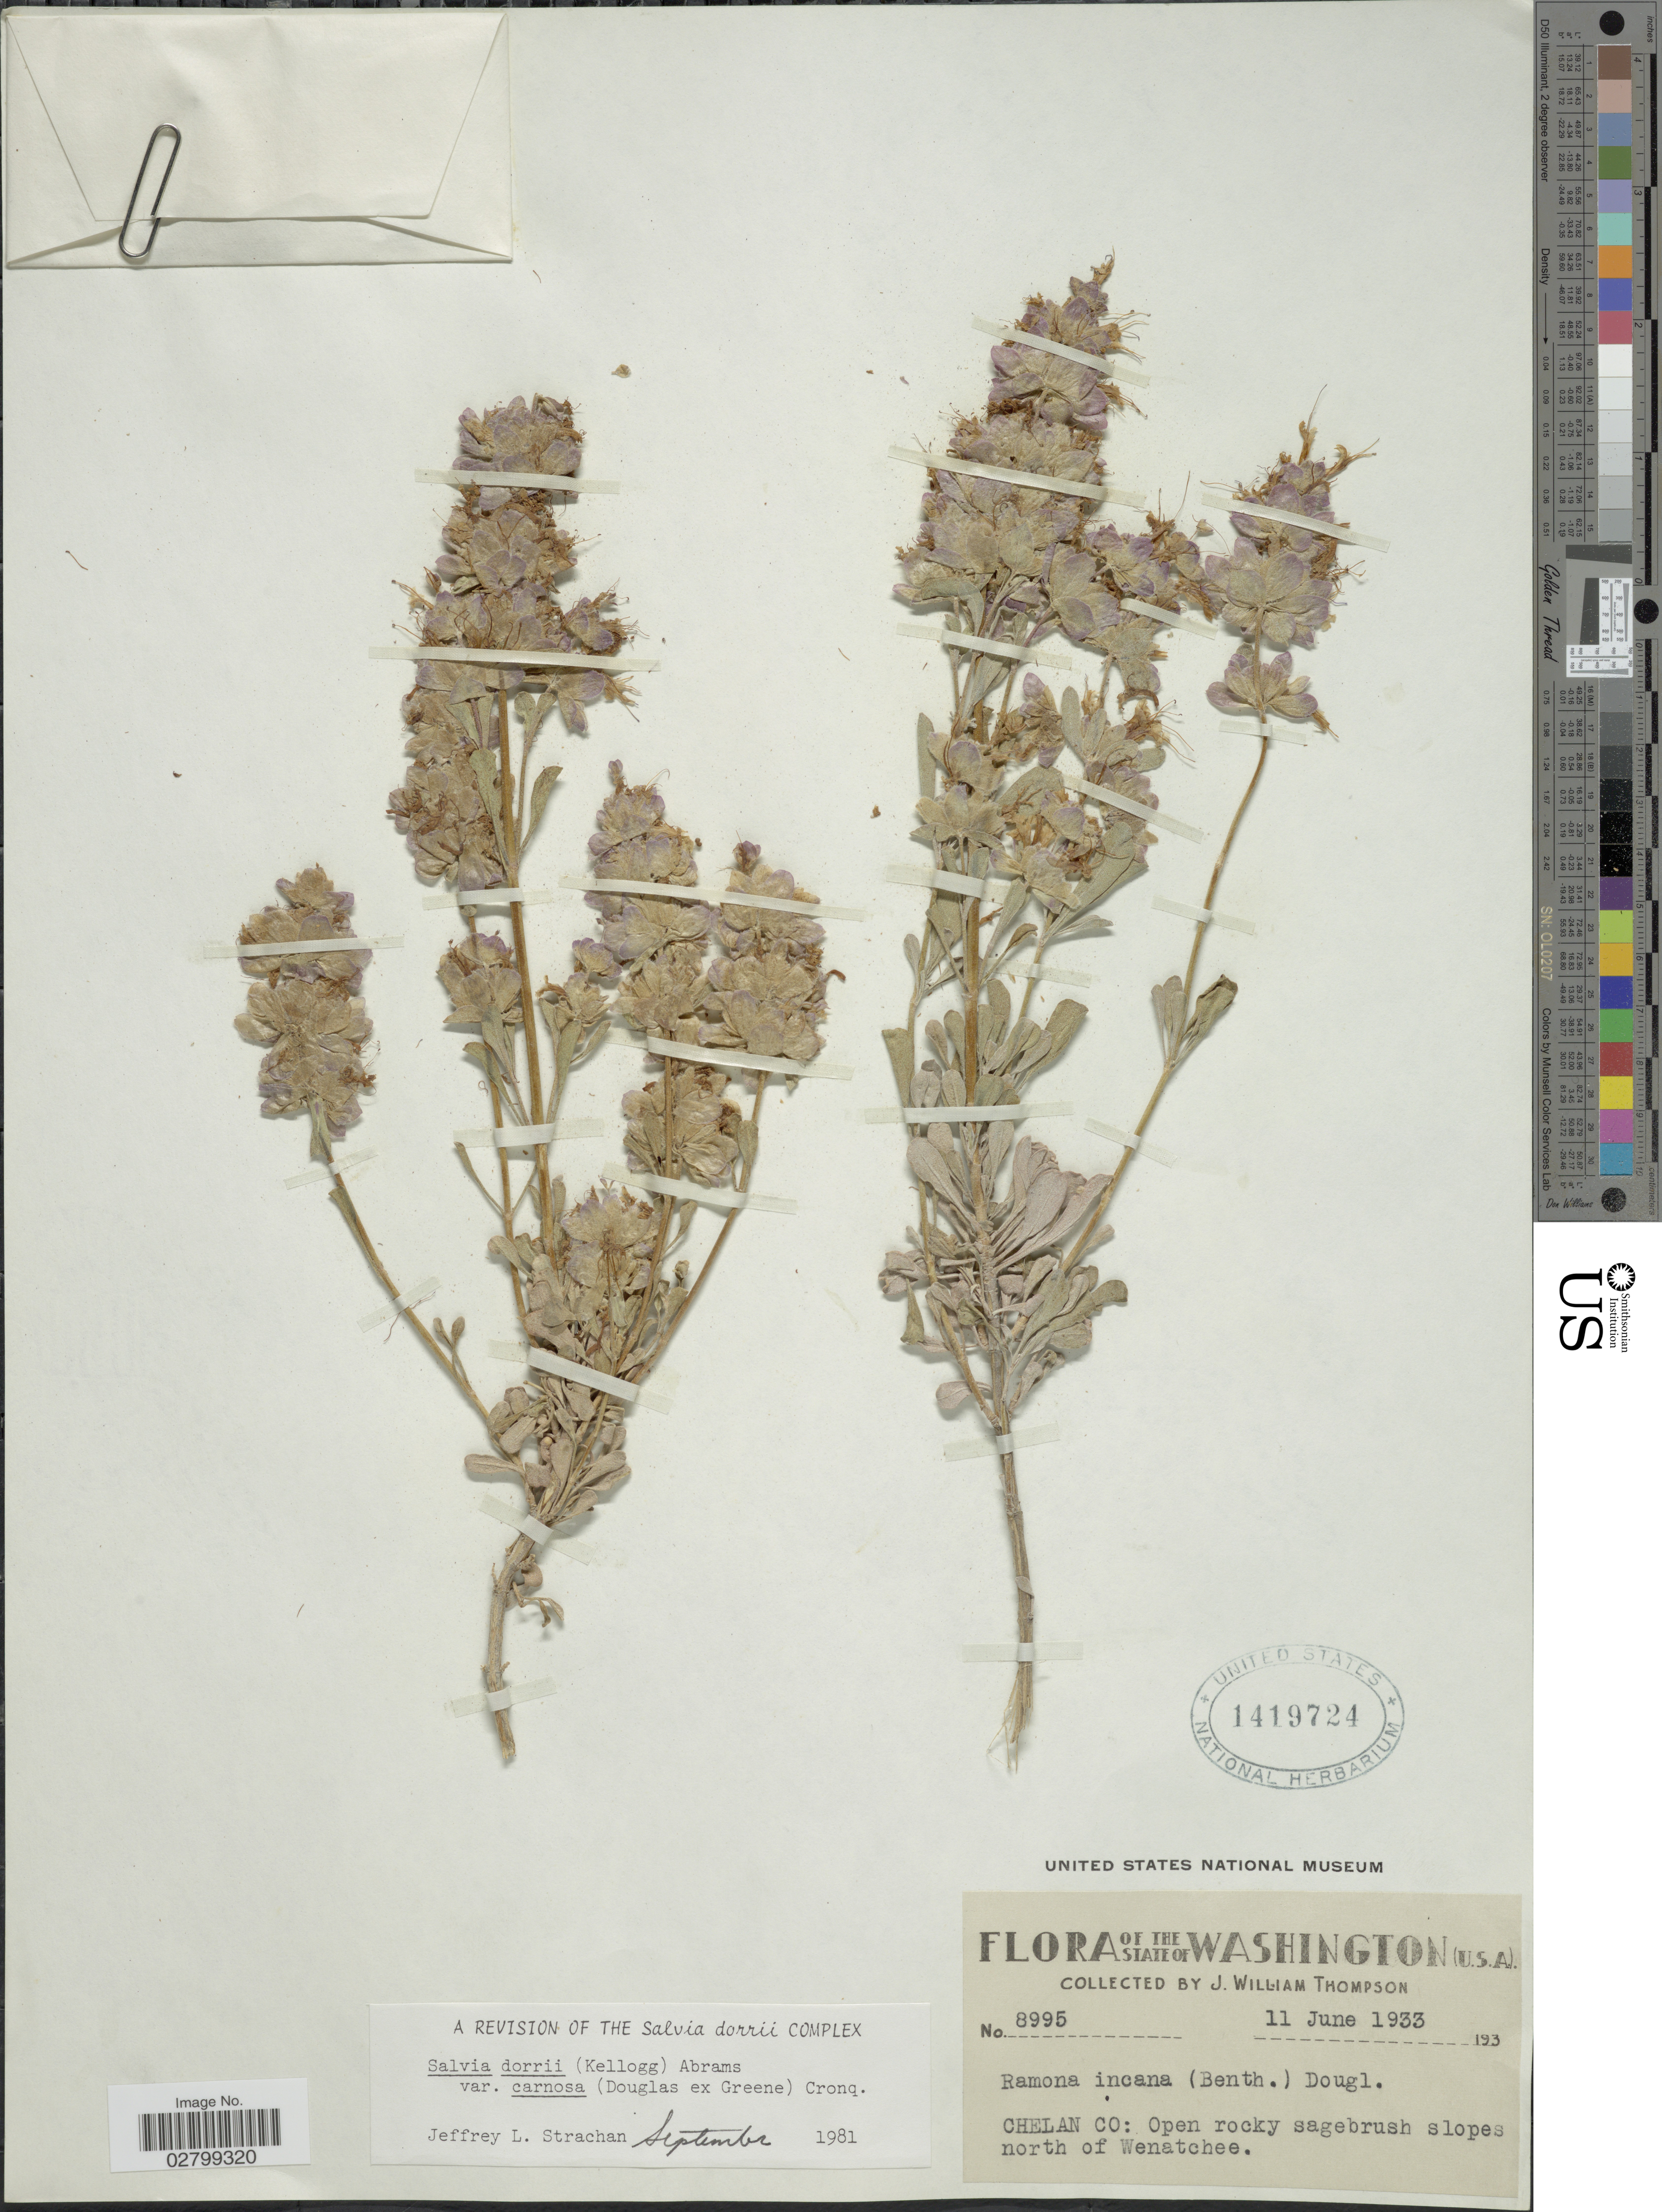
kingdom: Plantae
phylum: Tracheophyta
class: Magnoliopsida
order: Lamiales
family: Lamiaceae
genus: Salvia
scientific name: Salvia dorrii var. carnosa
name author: (Dougl.) Abrams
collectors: J. W. Thompson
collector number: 8995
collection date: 1933-06-11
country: United States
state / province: Washington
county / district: Chelan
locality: Chelan Co.: Open rocky sagebrush slopes north of Wenatchee.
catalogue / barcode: US 1419724